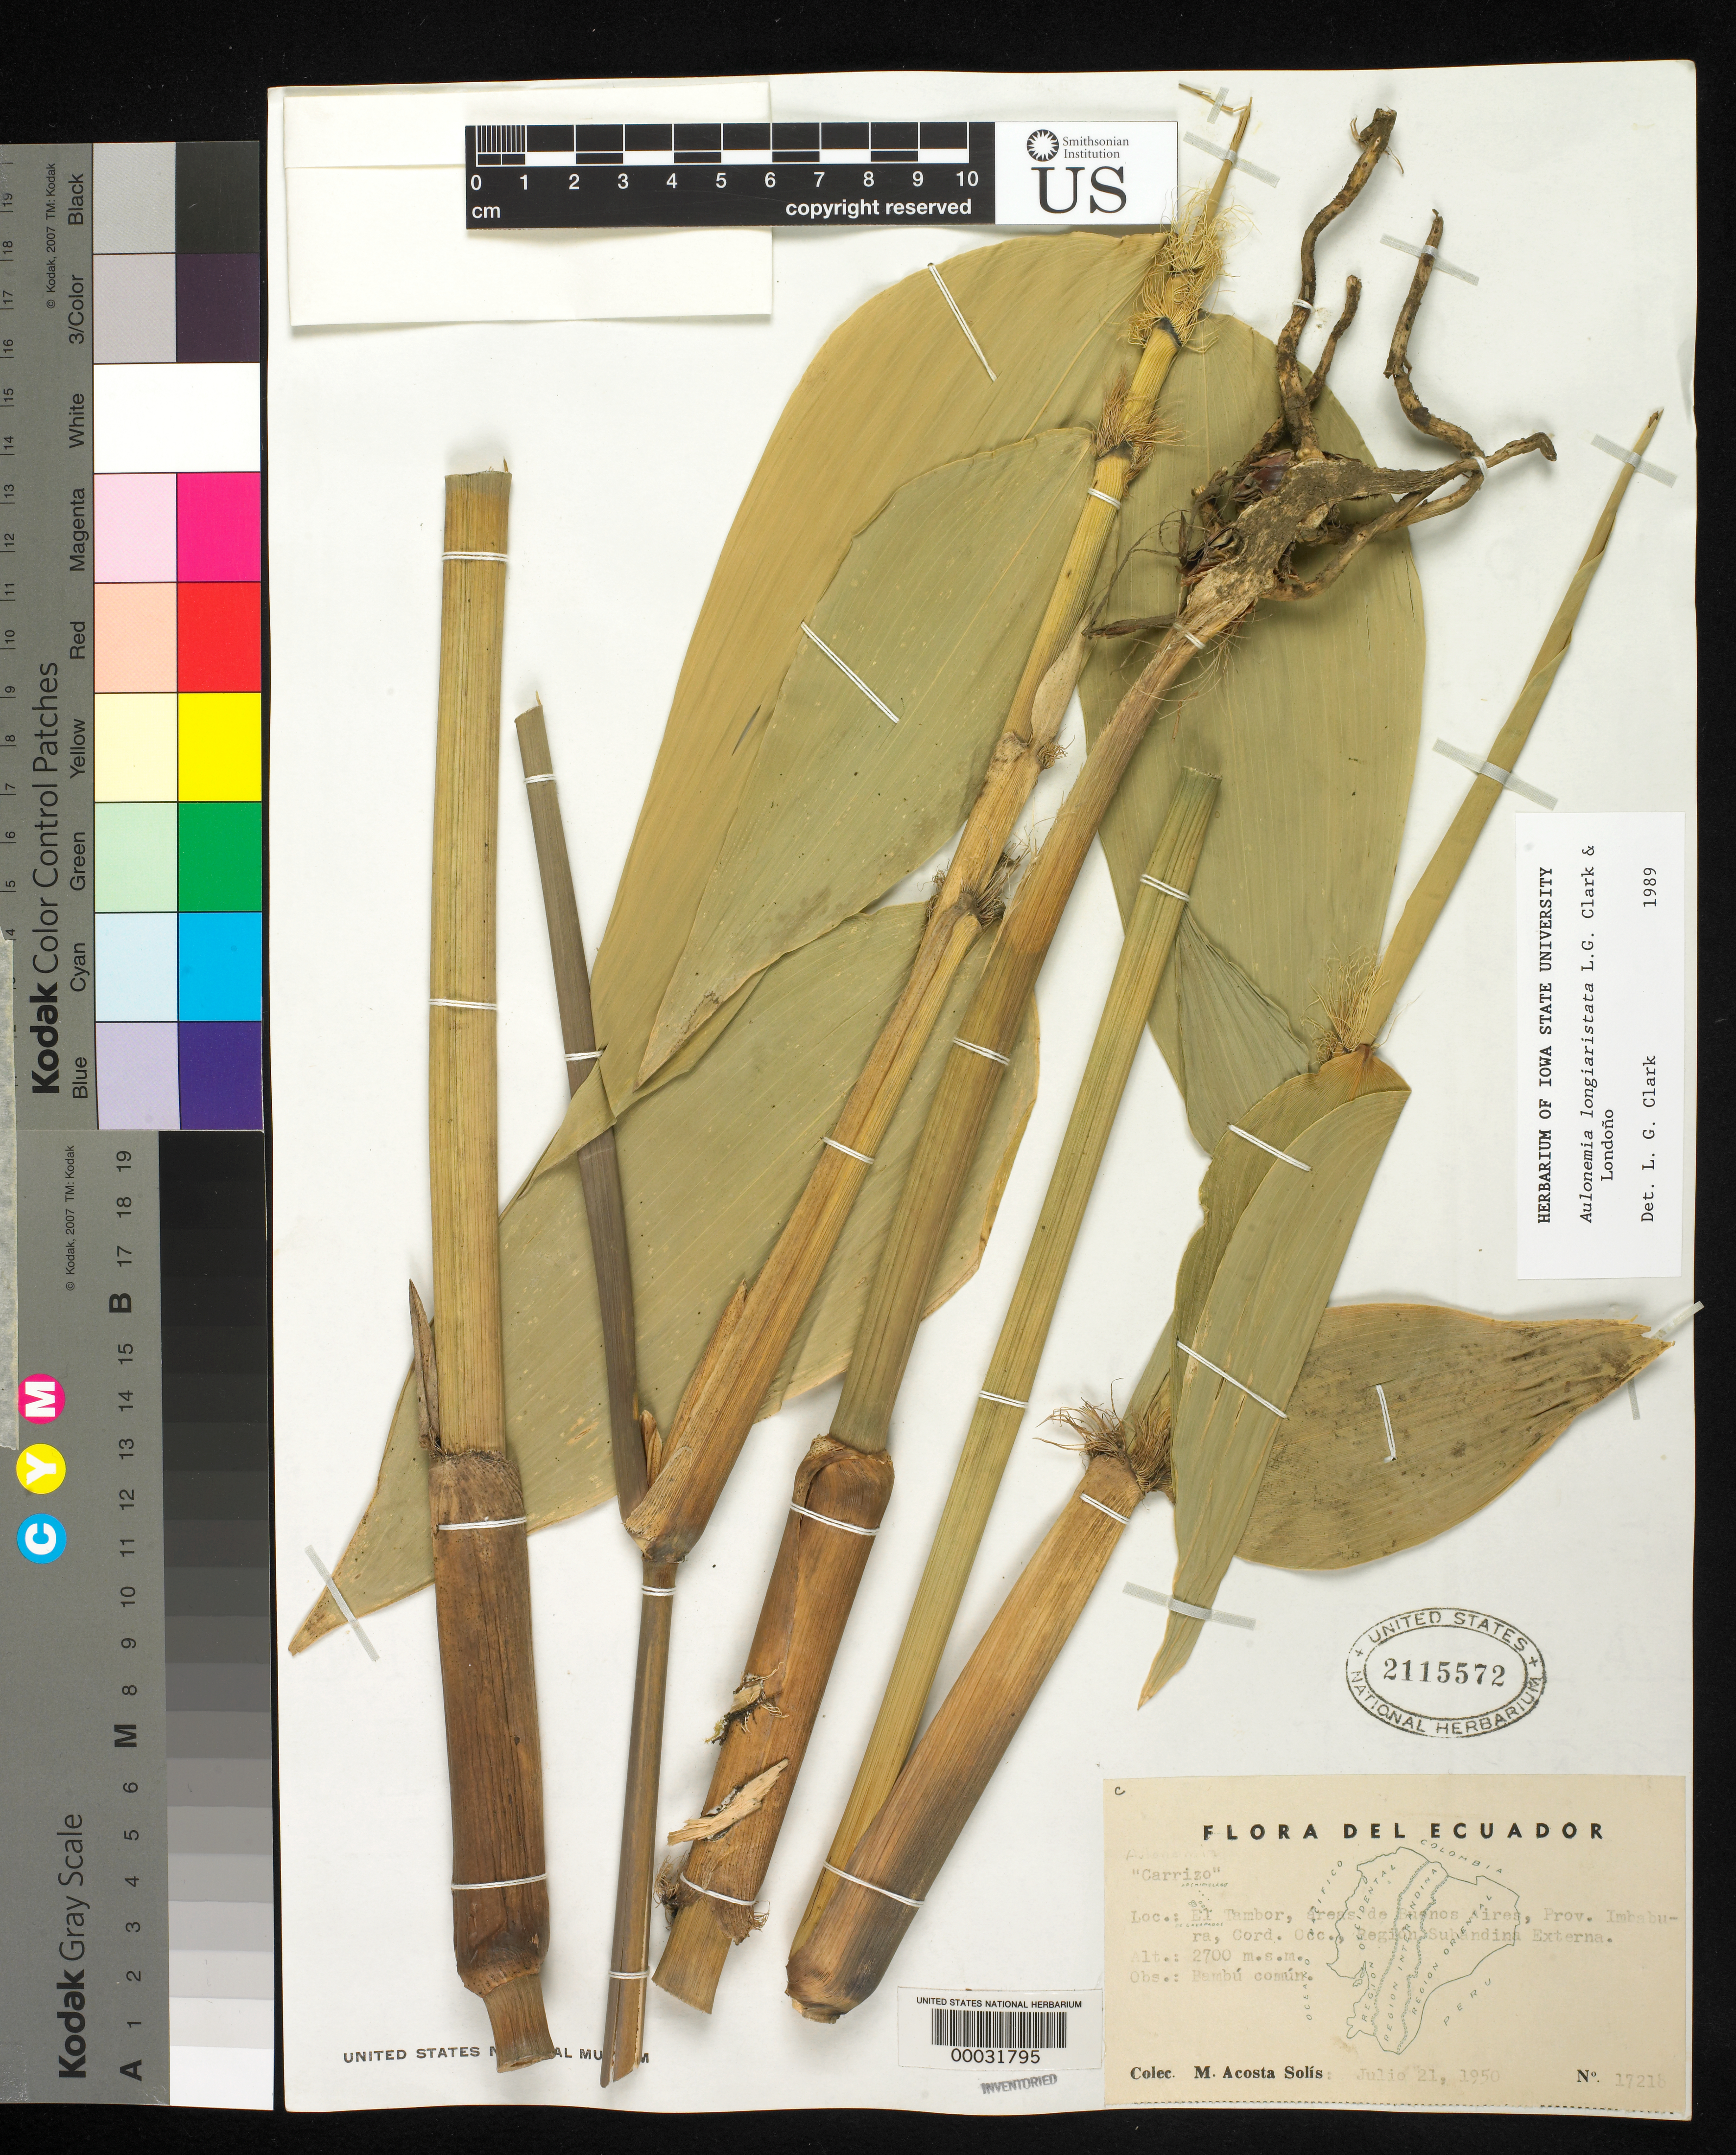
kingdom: Plantae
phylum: Tracheophyta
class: Liliopsida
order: Poales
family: Poaceae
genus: Aulonemia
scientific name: Aulonemia longiaristata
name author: L.G. Clark & Londoño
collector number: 17218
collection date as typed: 21 Jul 1950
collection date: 1950-07-21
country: Ecuador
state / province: Imbabura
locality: El Tambor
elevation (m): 2700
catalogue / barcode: US 2115572